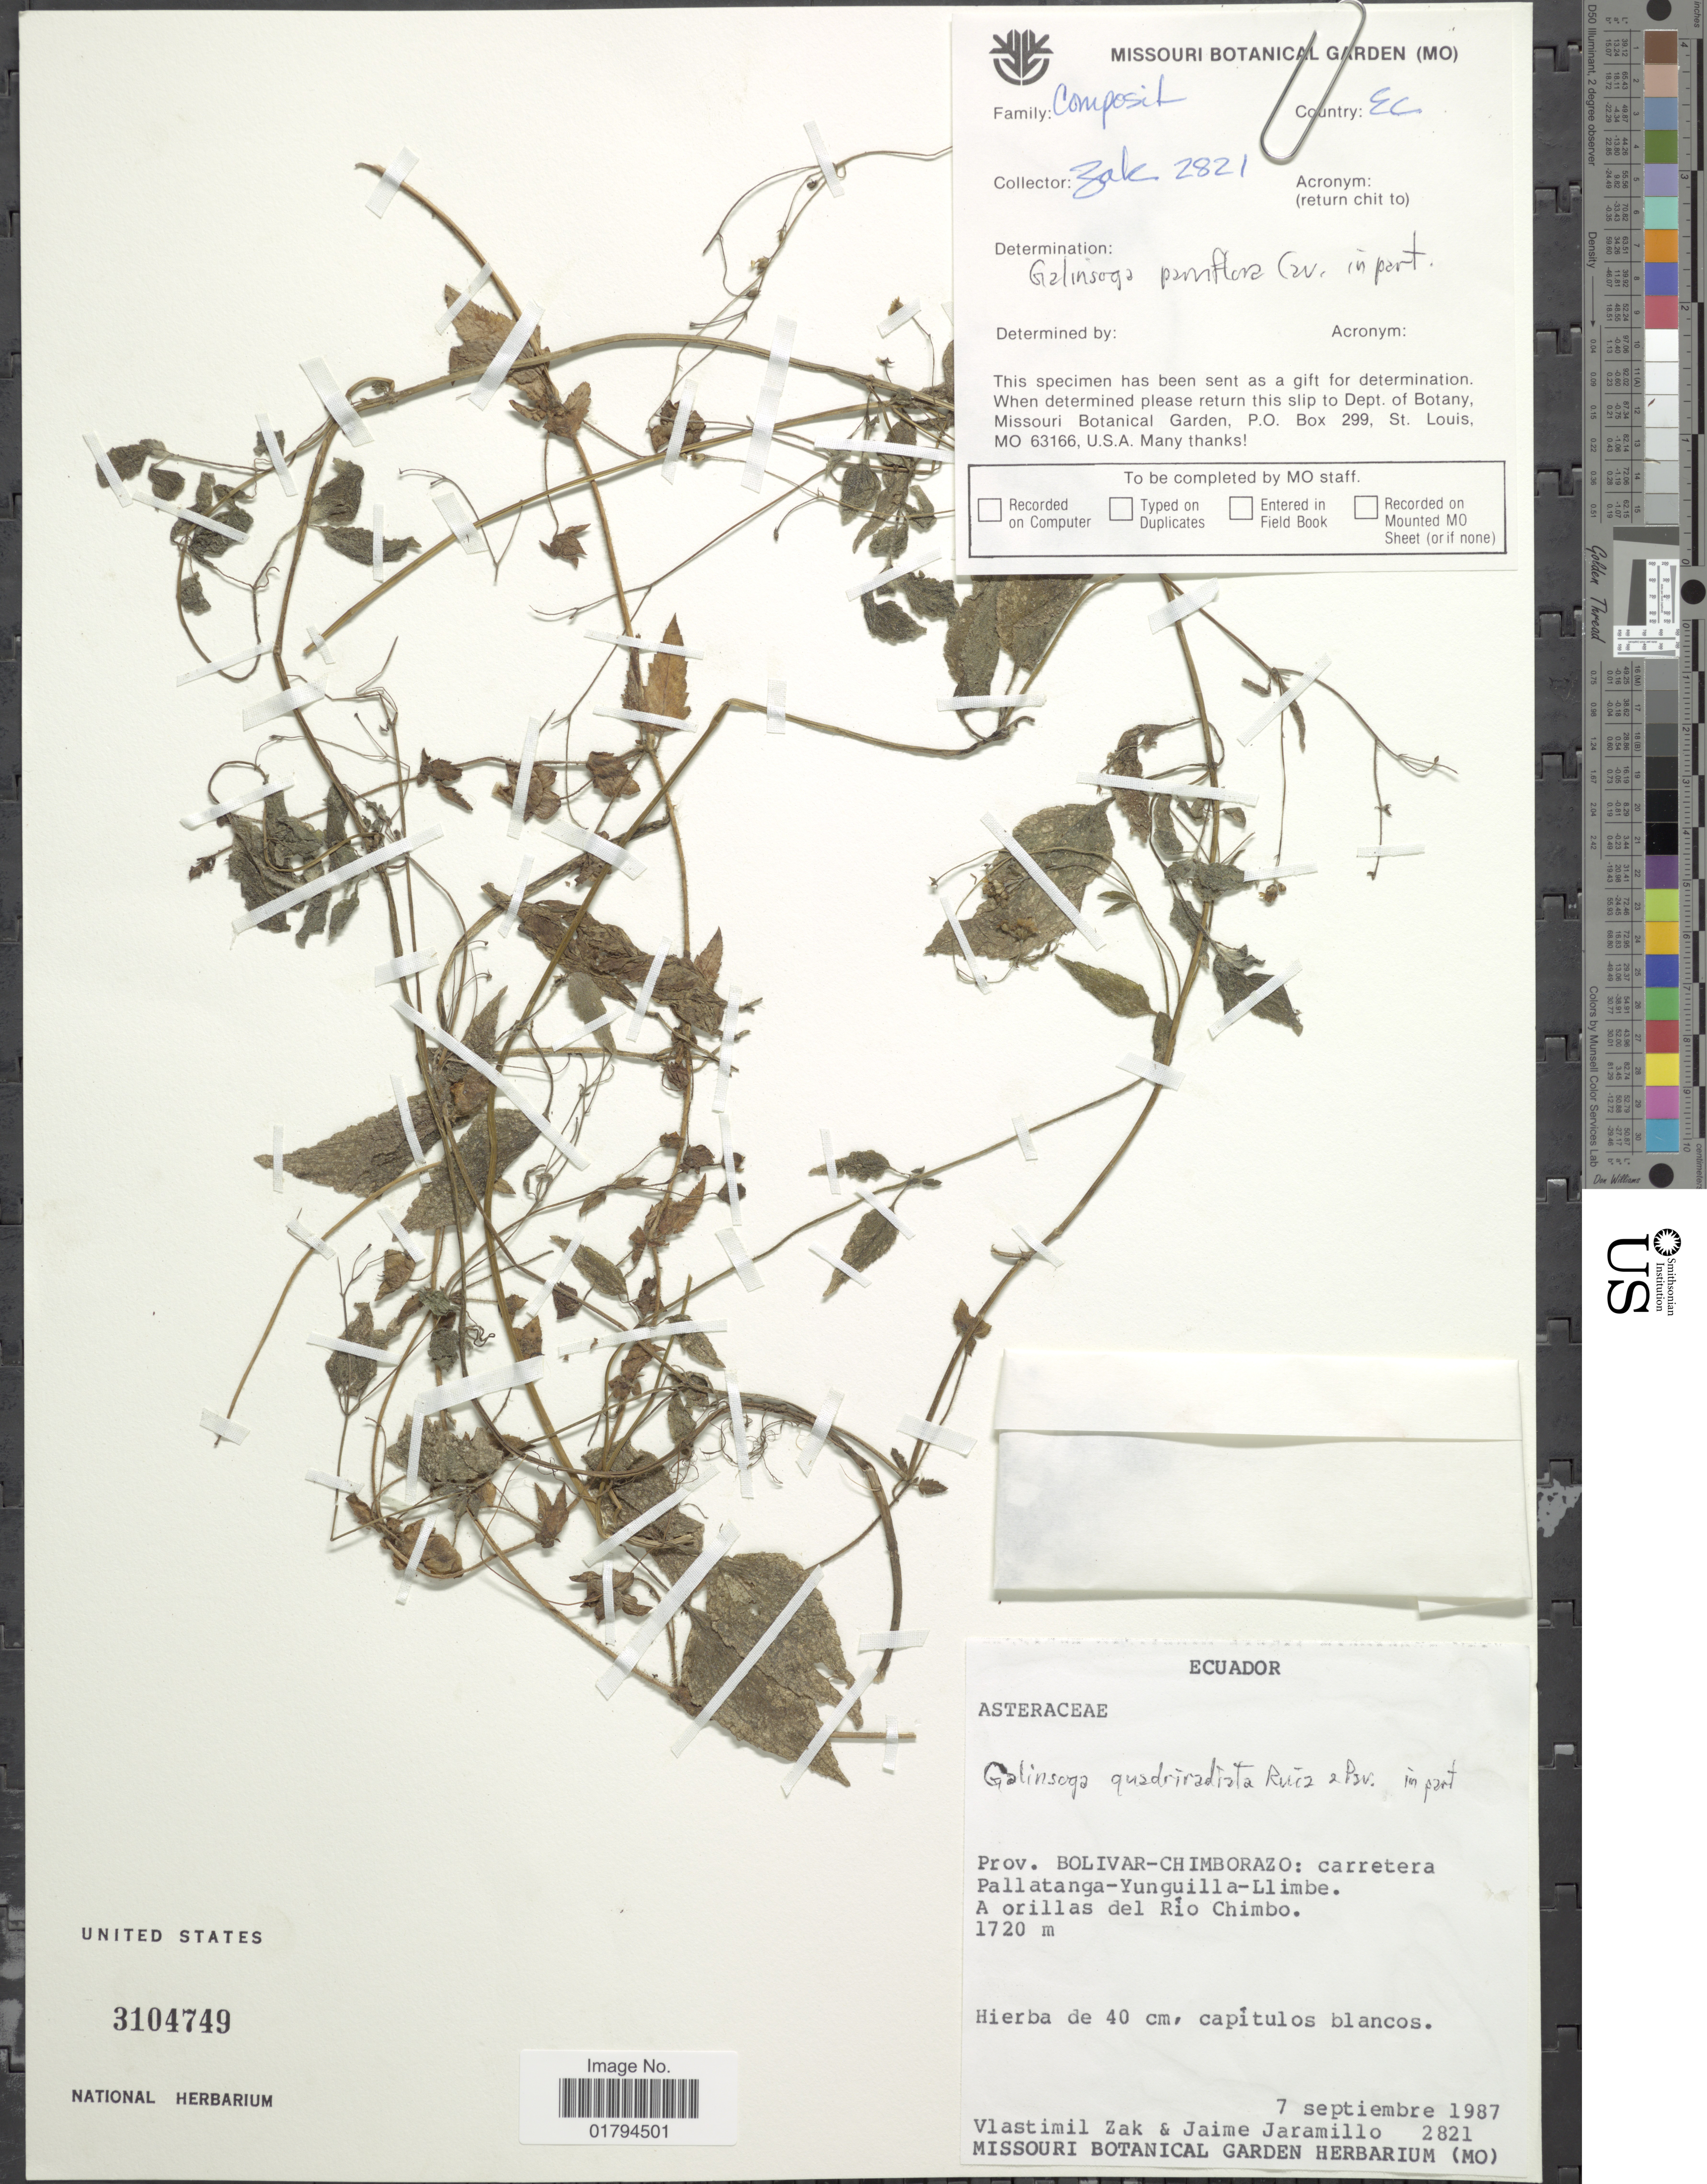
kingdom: Plantae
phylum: Tracheophyta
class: Magnoliopsida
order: Asterales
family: Asteraceae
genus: Galinsoga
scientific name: Galinsoga quadriradiata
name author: Ruiz & Pav.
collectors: V. Zak & J. Jaramillo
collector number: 2821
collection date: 1987-09-07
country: Ecuador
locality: Prov. Bolivar-Chimborazo; carretera Pallatanga-Yunguilla-Llimbe. A orillas del Rio Chimbo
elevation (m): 1720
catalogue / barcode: US 23104749